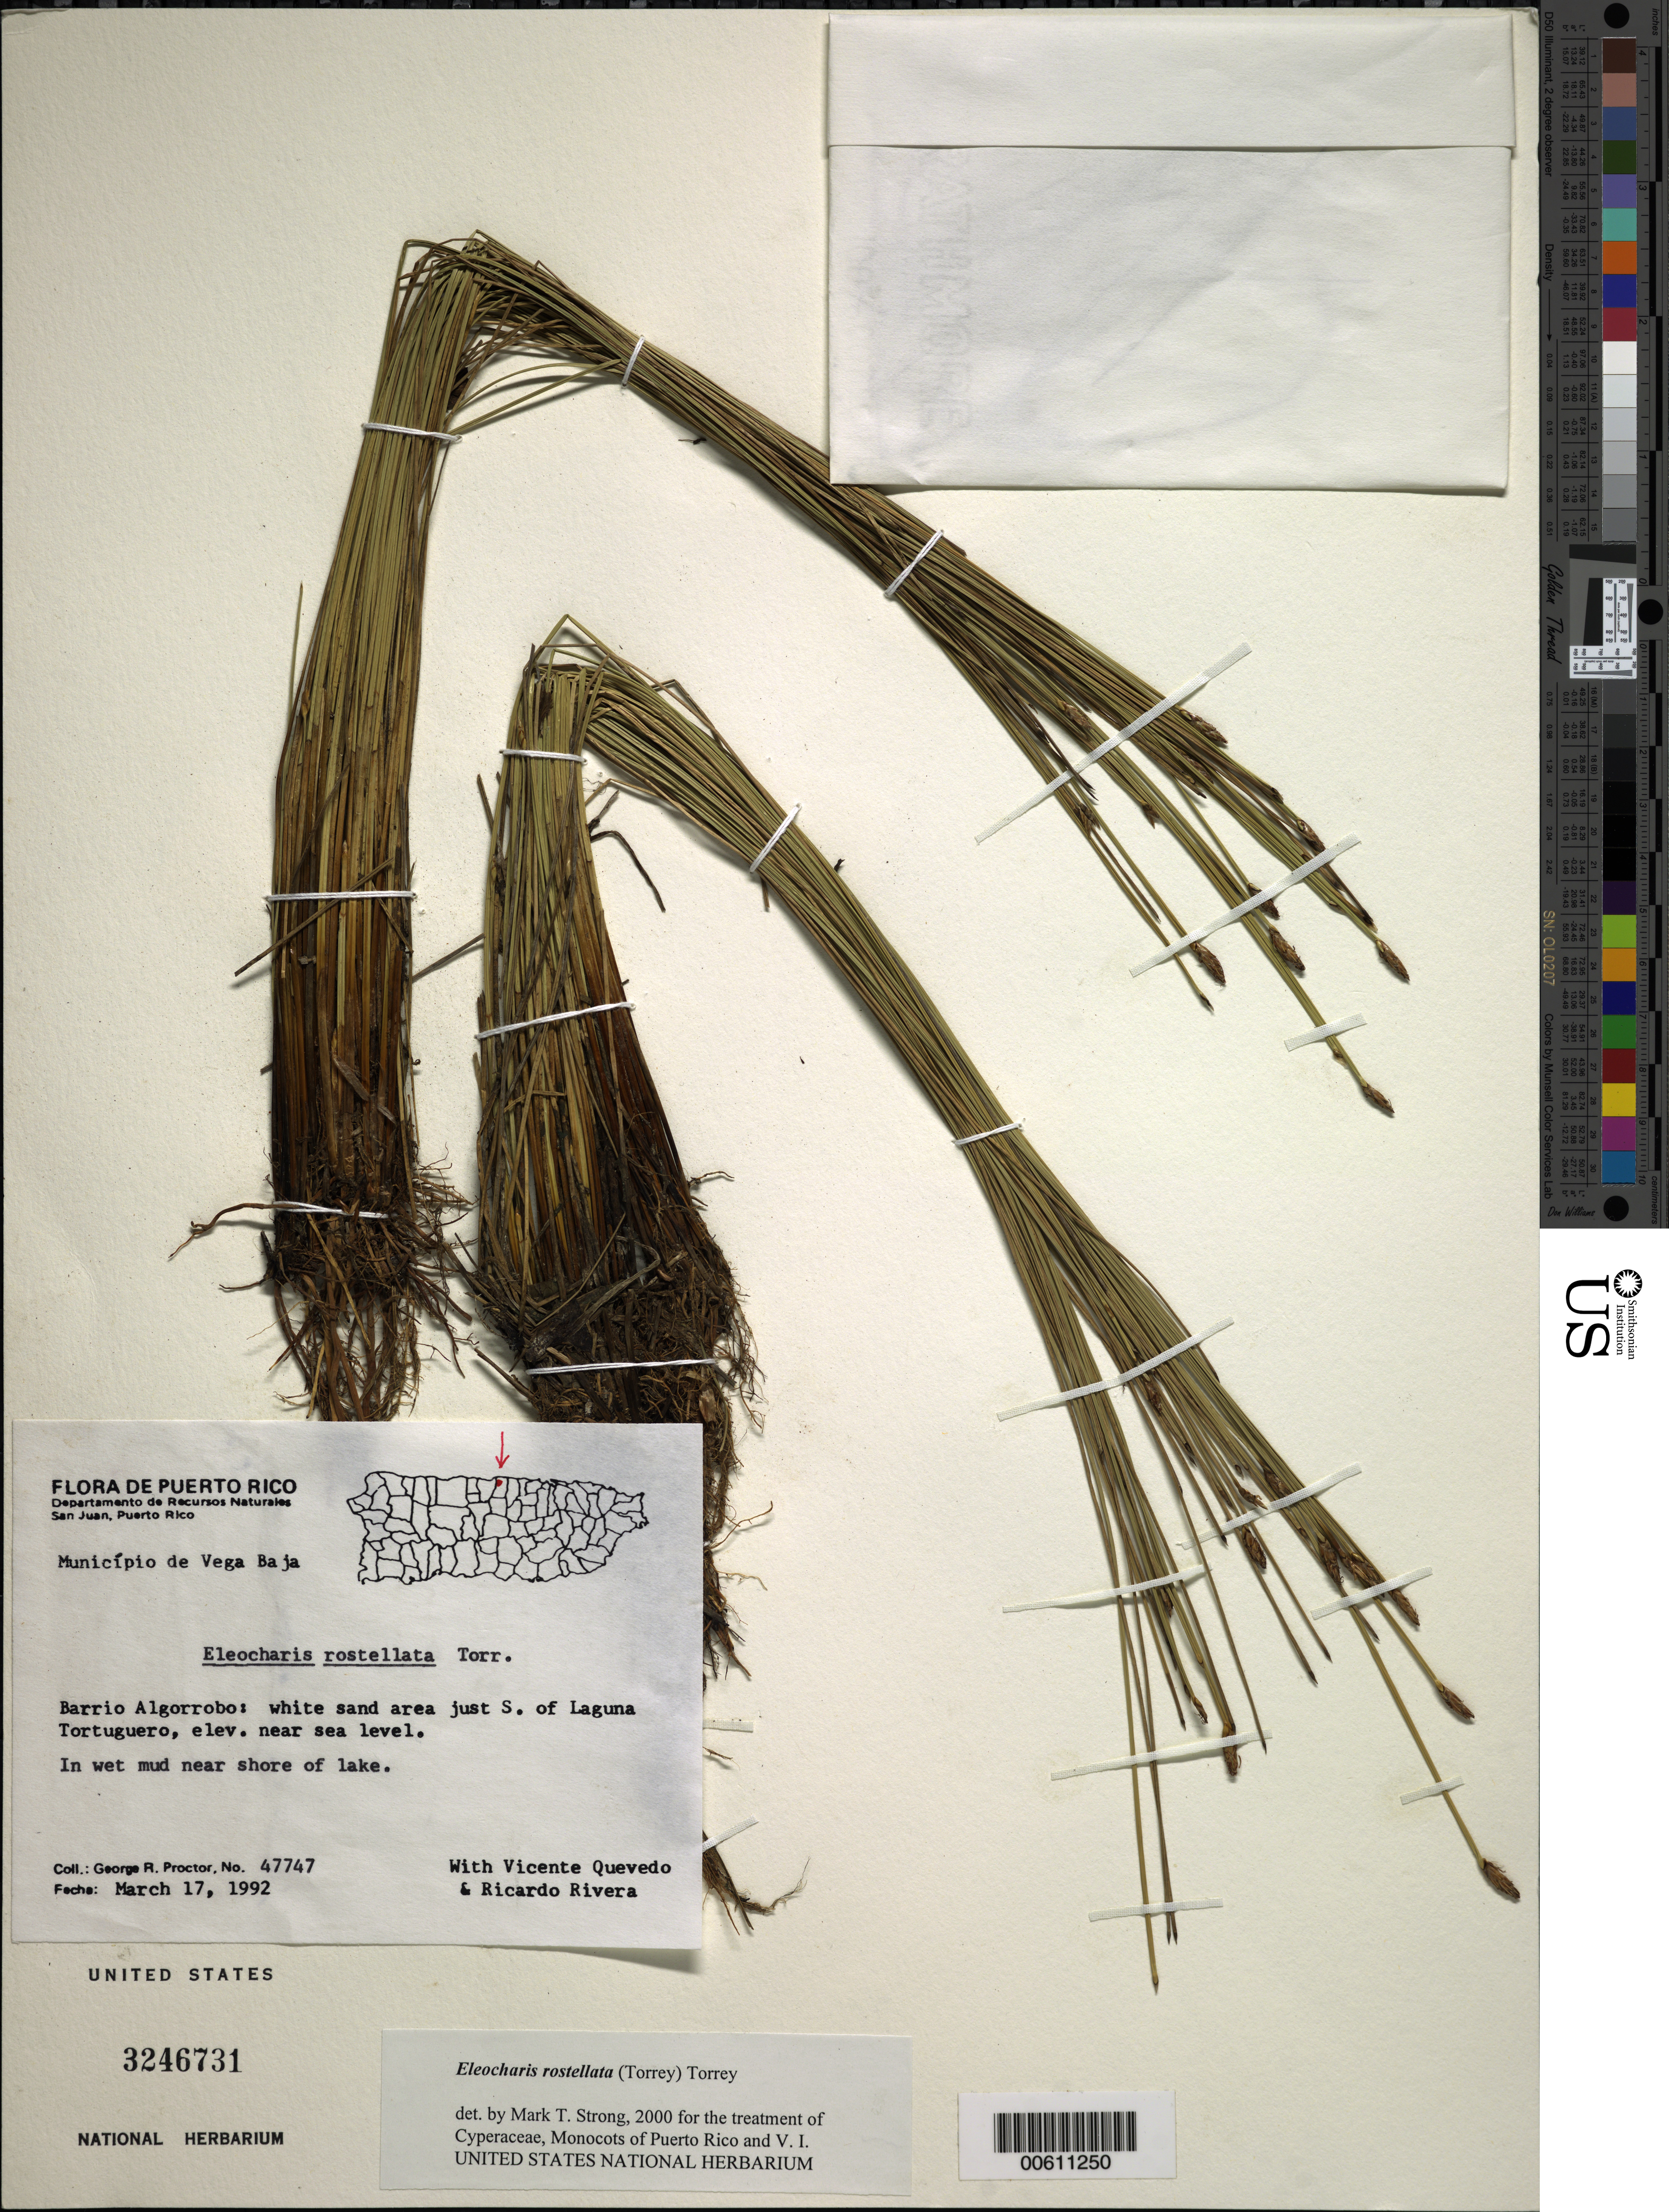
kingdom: Plantae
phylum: Tracheophyta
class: Liliopsida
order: Poales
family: Cyperaceae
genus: Eleocharis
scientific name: Eleocharis rostellata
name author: (Torr.) Torr.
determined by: Strong, M. T., (US), Smithsonian Institution - National Museum of Natural History (UNITED STATES)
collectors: G. R. Proctor, V. Quevedo & R. Rivera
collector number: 47747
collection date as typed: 17 Mar 1992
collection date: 1992-03-17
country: Puerto Rico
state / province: Manatí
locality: Vega Baja: Barrio Algorrobo, white sand area just S of Laguna Tortuguero.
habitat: In wet mud near shore of lake.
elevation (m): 0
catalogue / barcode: US 3246731